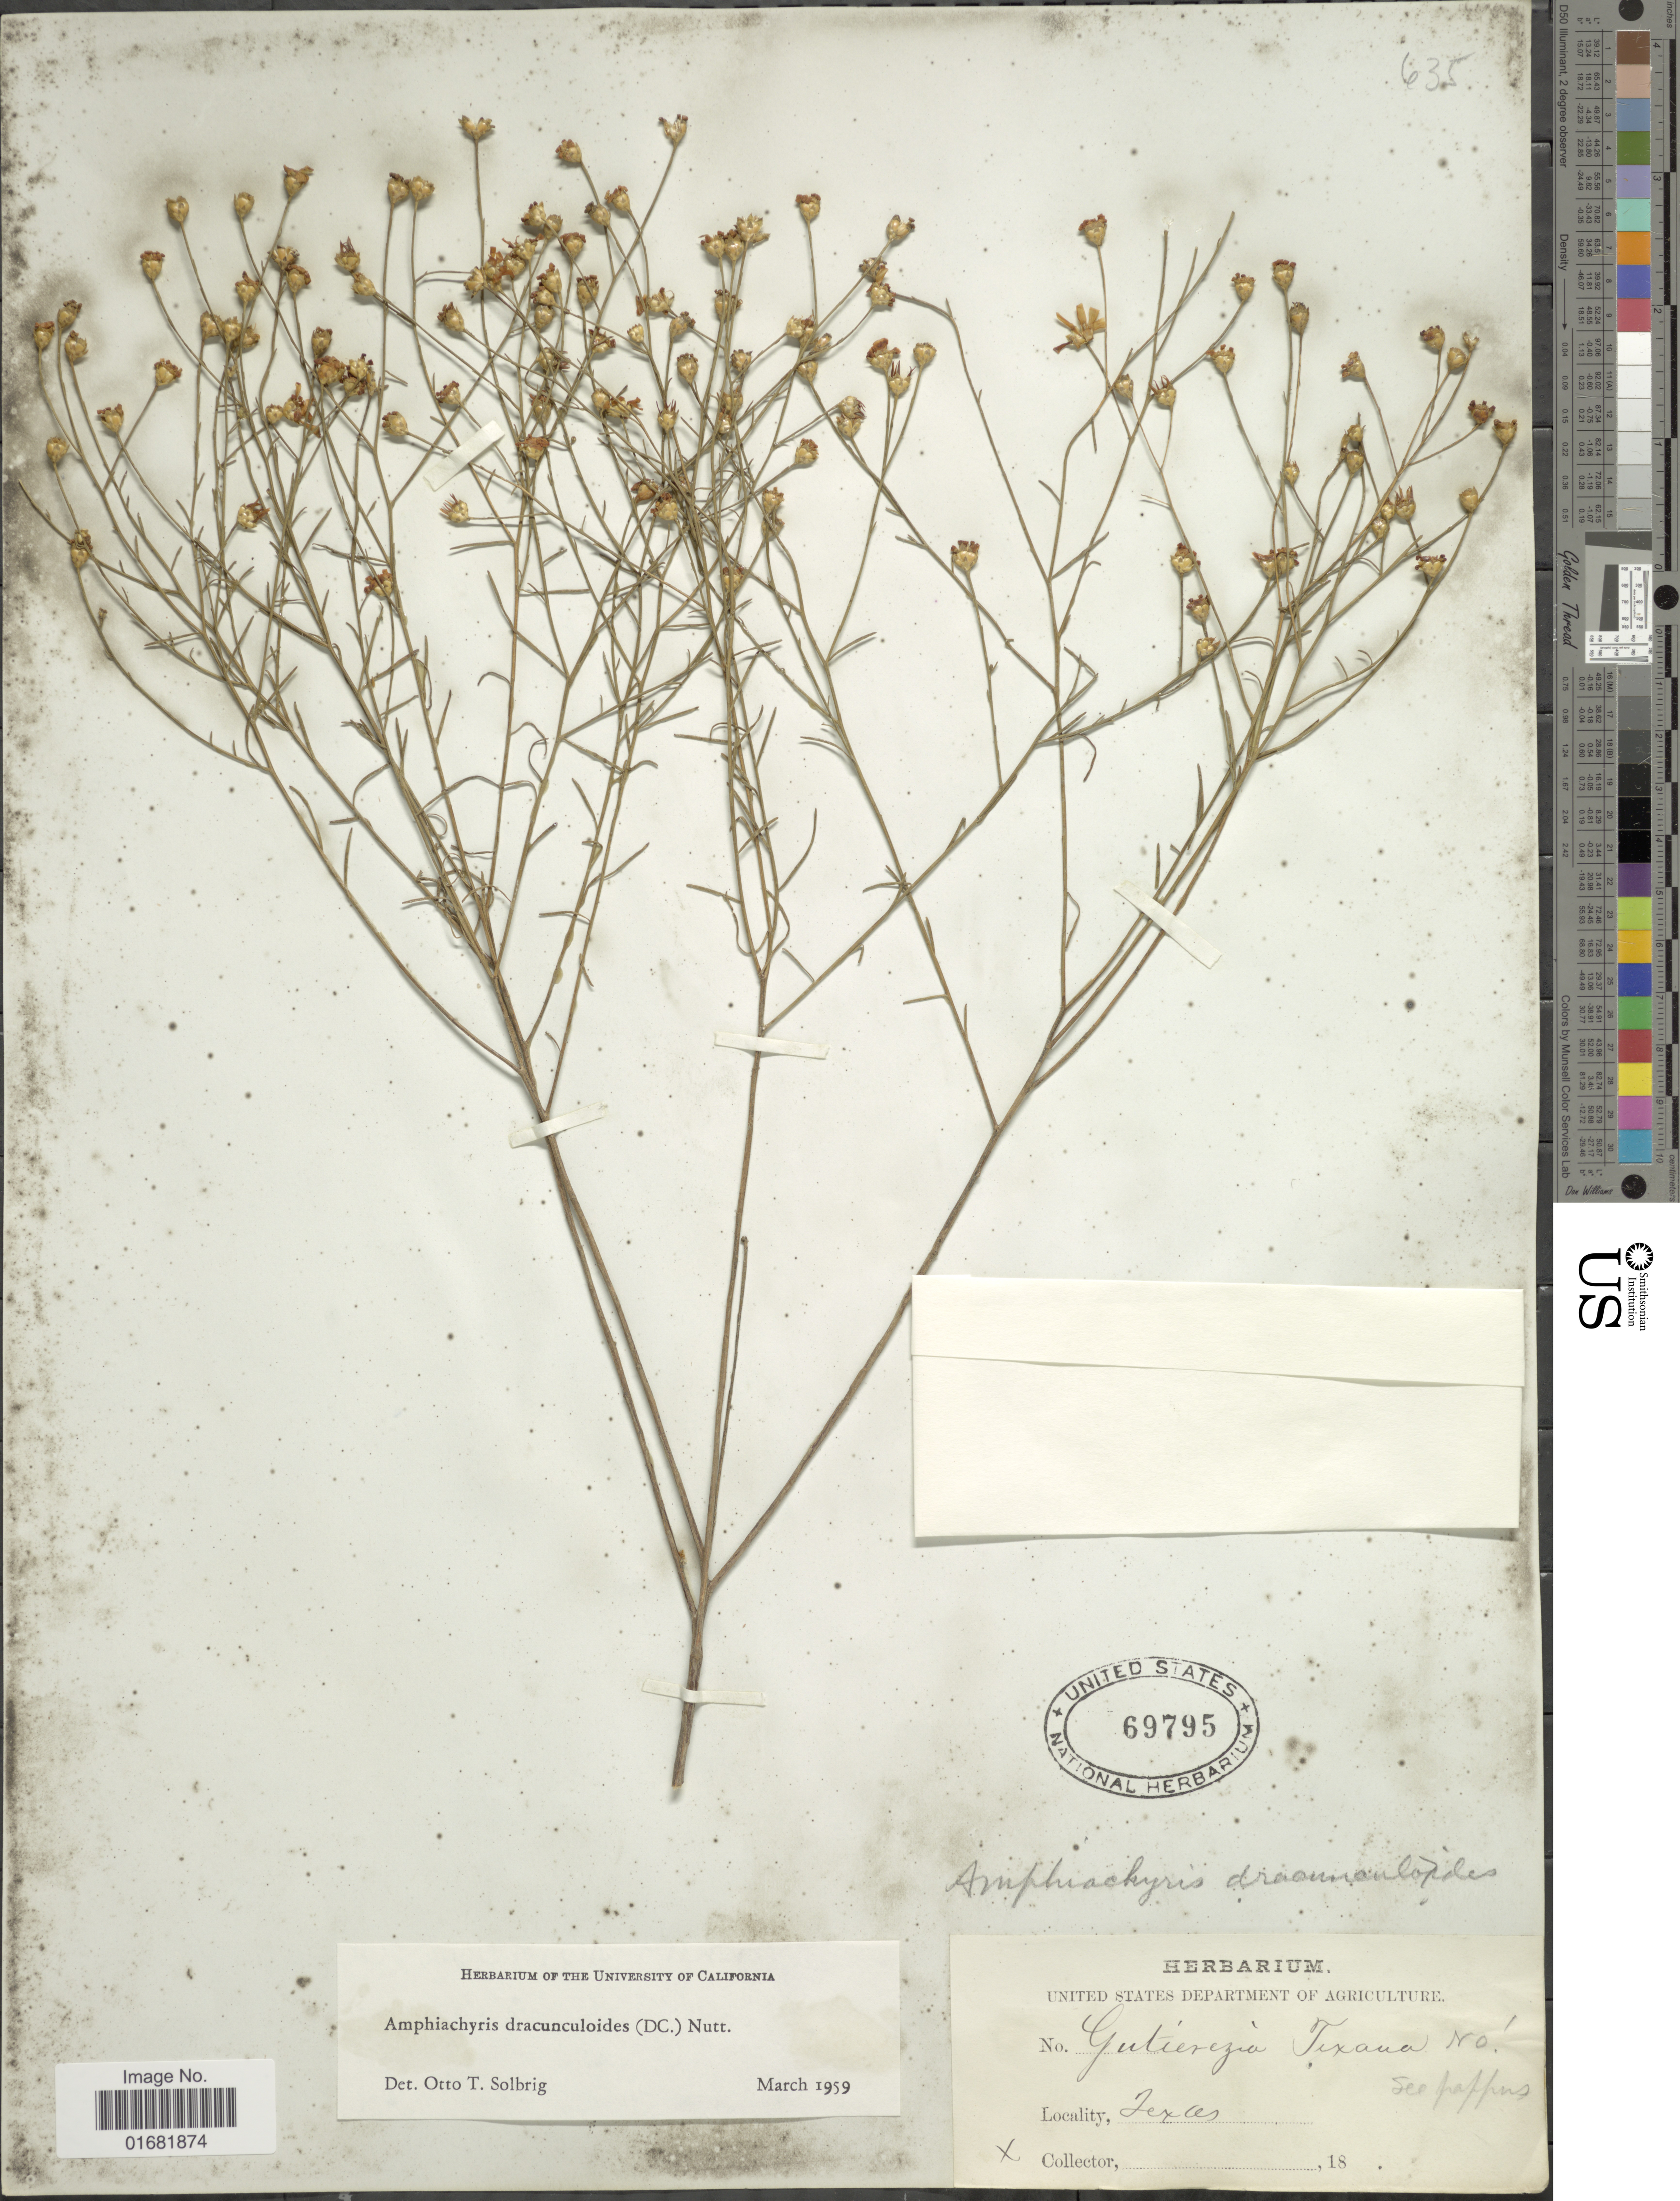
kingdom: Plantae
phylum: Tracheophyta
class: Magnoliopsida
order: Asterales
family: Asteraceae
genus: Amphiachyris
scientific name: Amphiachyris dracunculoides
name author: (DC.) Nutt.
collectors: Facchini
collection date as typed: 18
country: United States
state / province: Texas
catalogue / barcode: US 69795